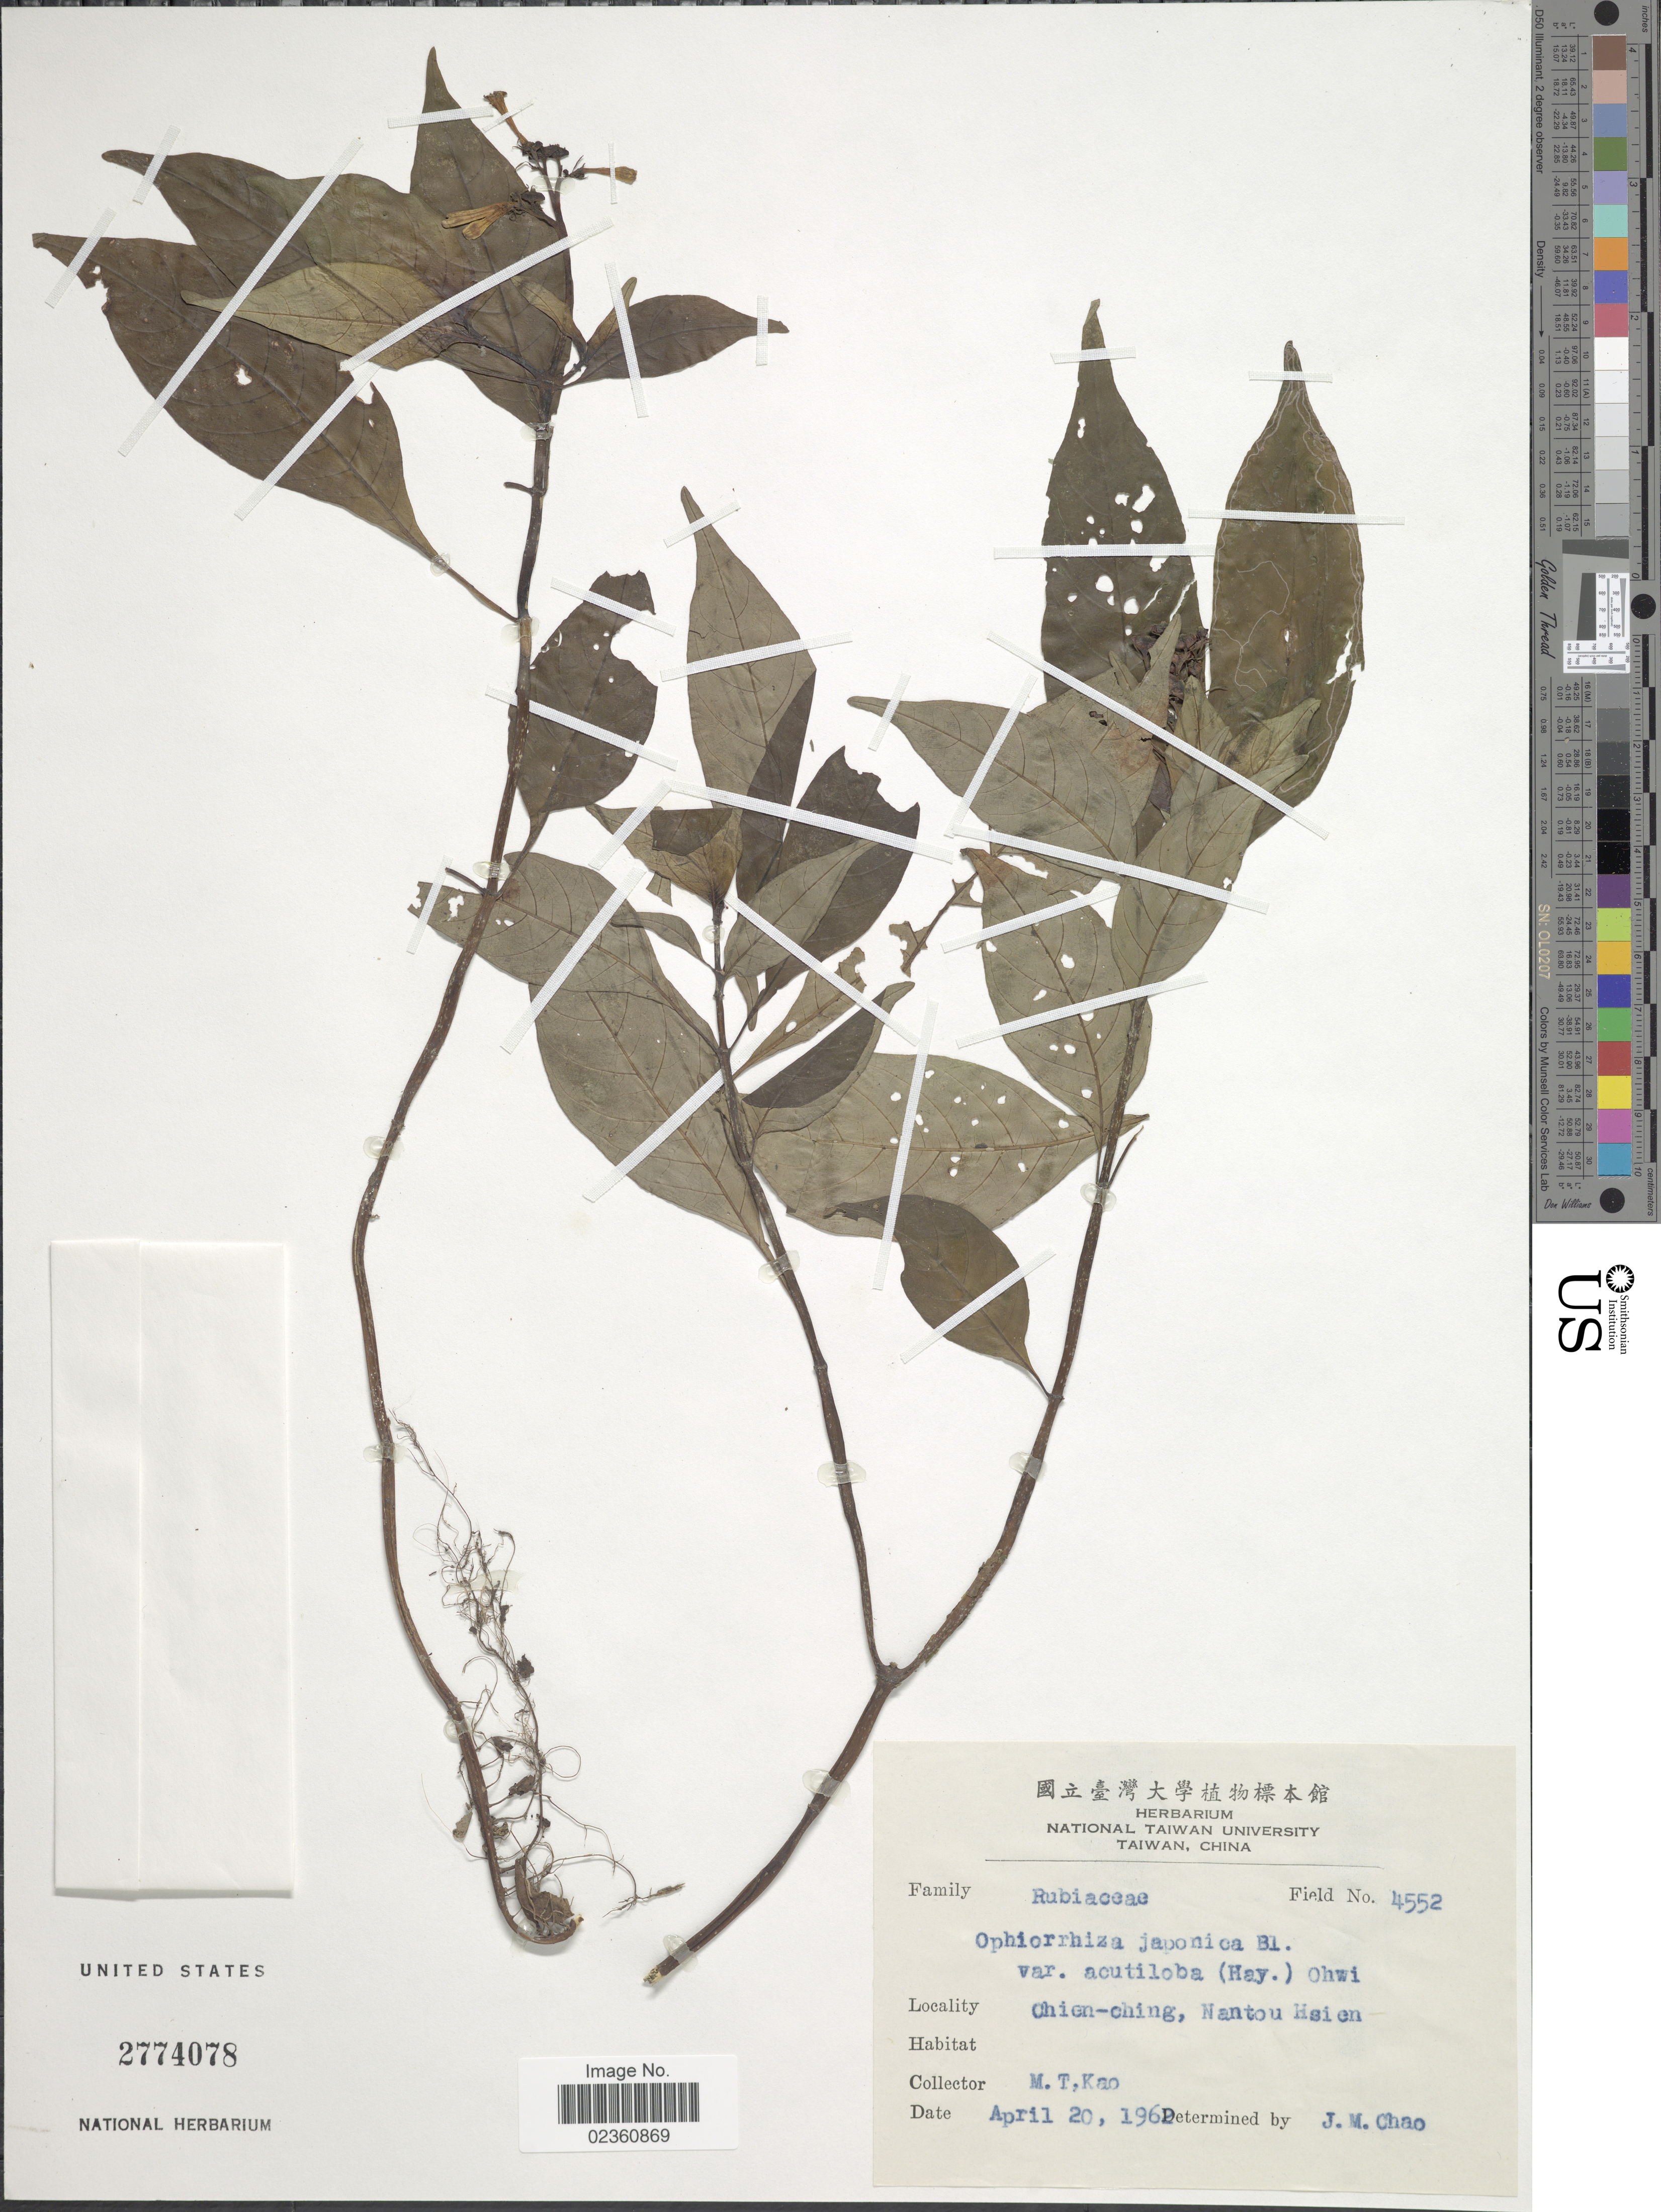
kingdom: Plantae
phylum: Tracheophyta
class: Magnoliopsida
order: Gentianales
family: Rubiaceae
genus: Ophiorrhiza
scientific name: Ophiorrhiza japonica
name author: Blume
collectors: M. T. Kao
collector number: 4552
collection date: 1962-04-20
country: Taiwan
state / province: Nantou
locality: Chien-ching, Nantou Hsien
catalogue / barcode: US 2774078